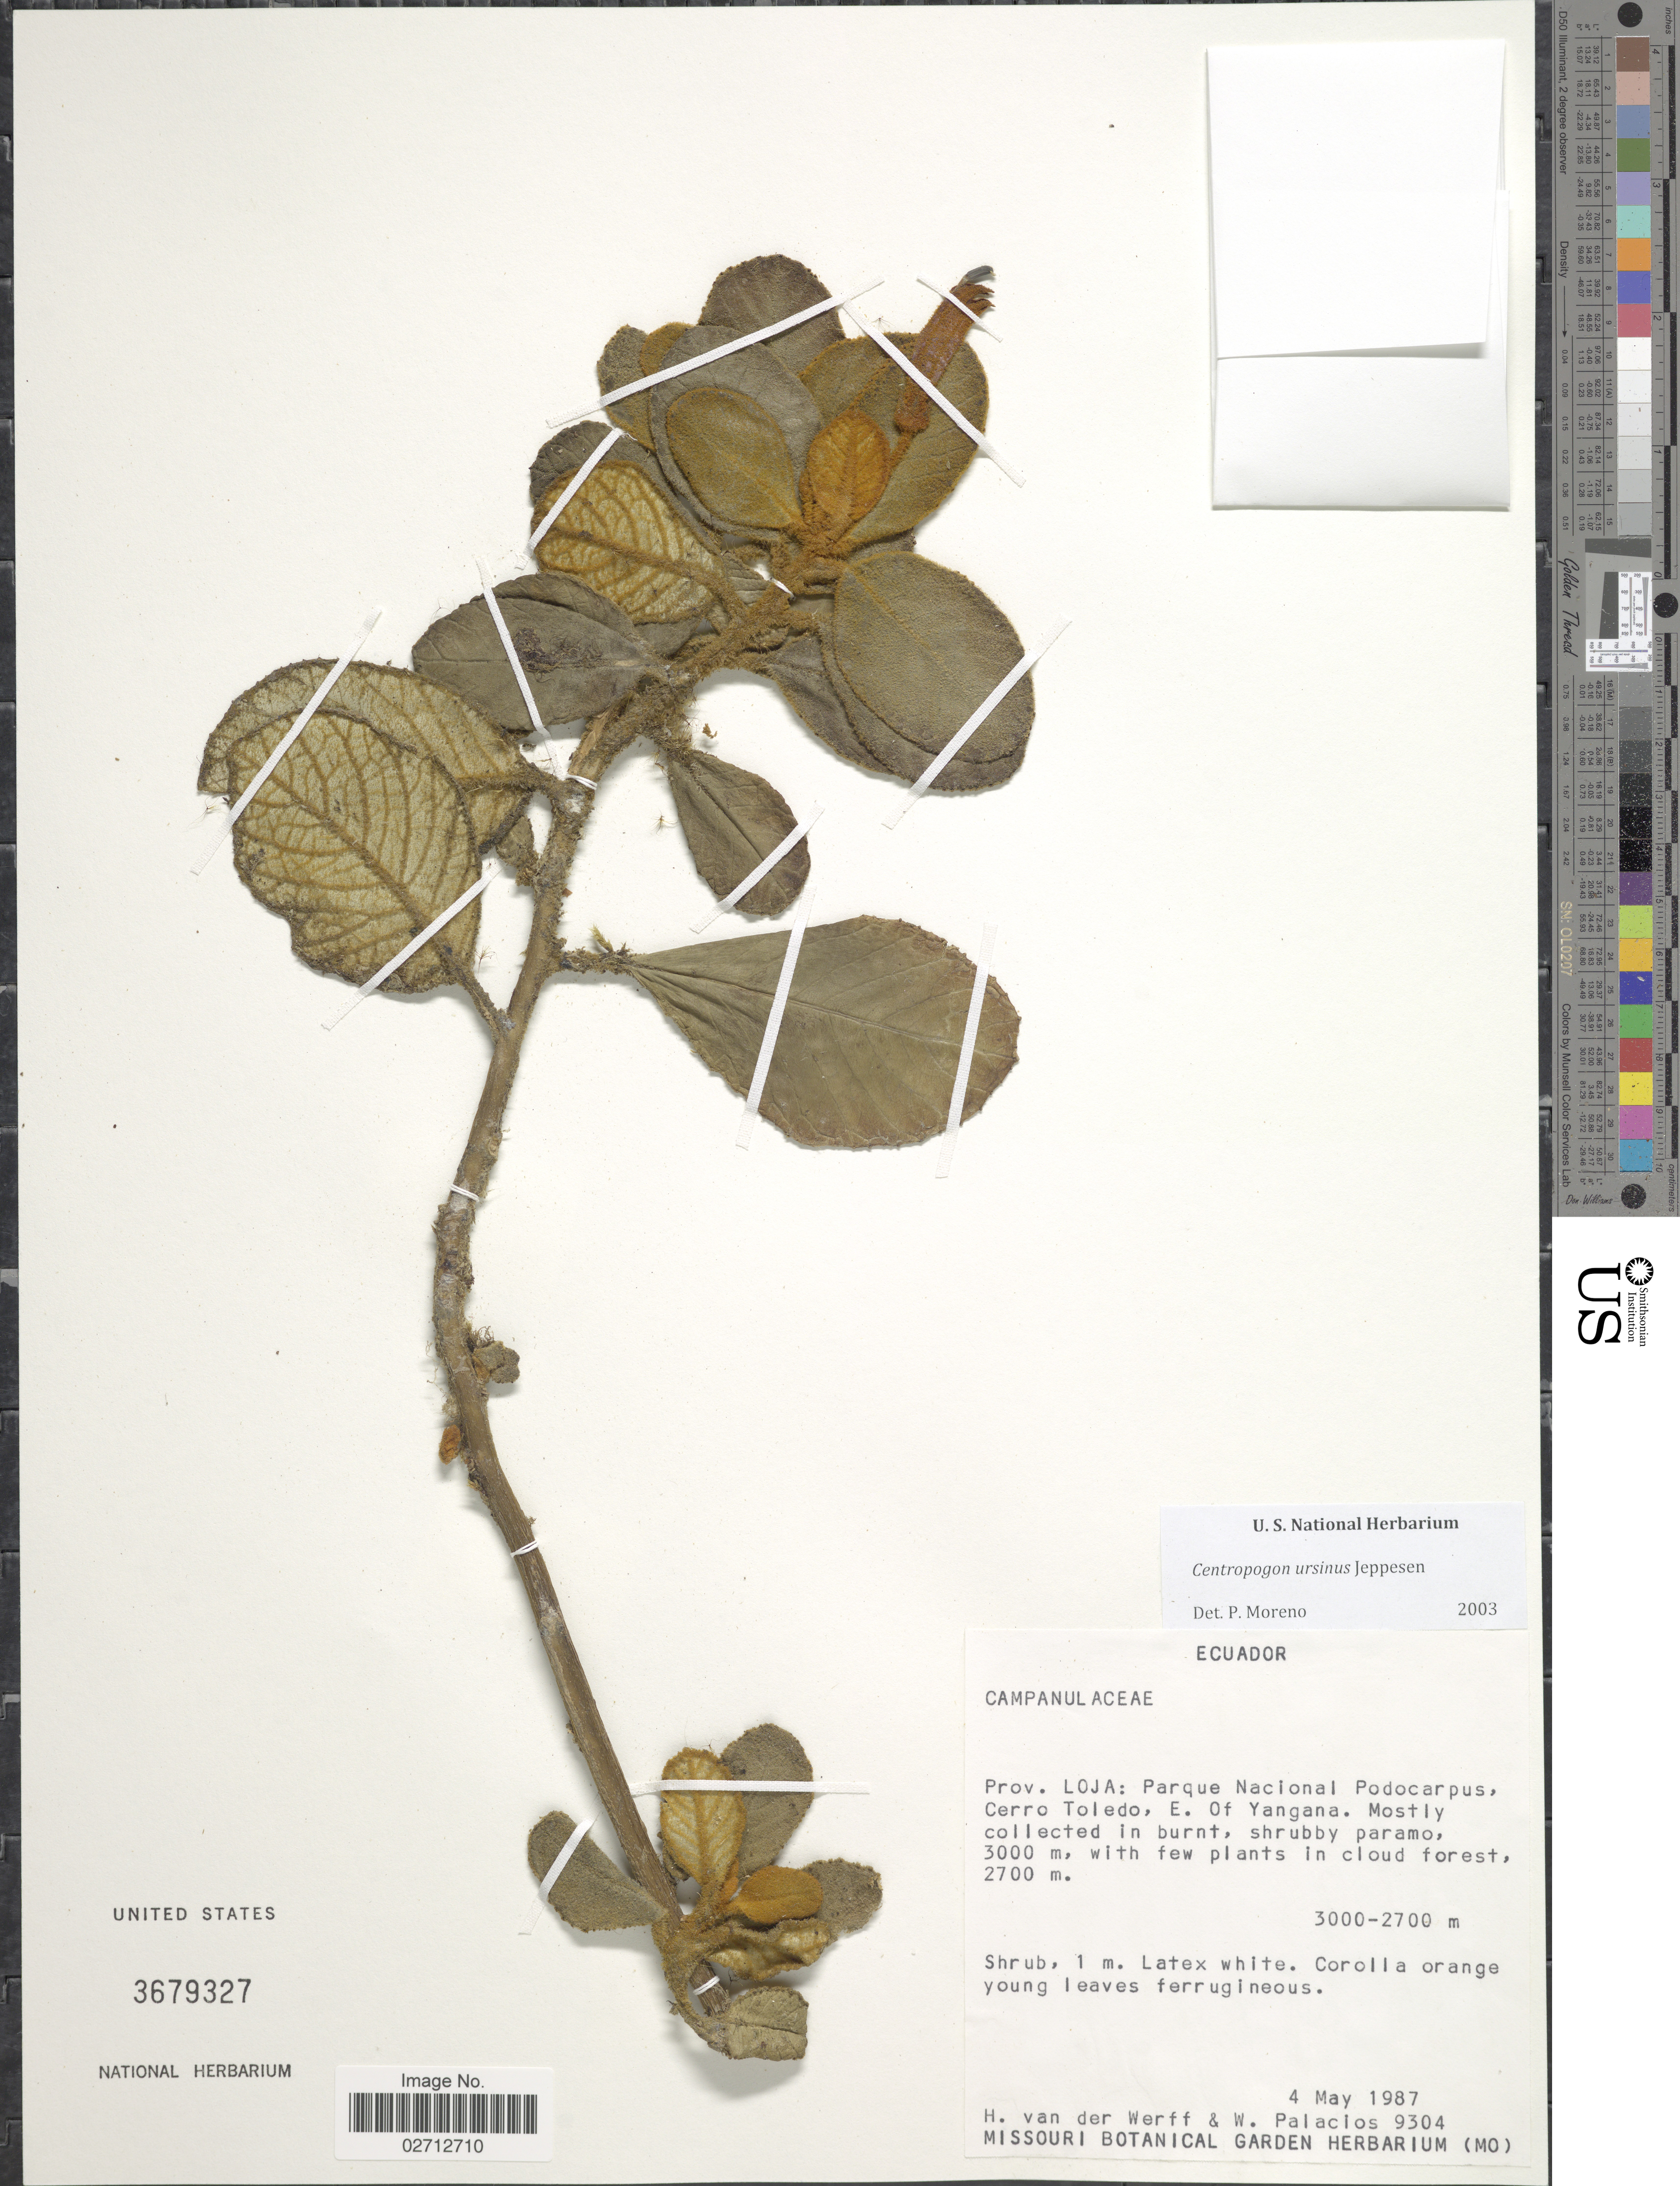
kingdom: Plantae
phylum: Tracheophyta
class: Magnoliopsida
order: Asterales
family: Campanulaceae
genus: Centropogon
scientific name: Centropogon ursinus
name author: Jeppesen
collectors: H. van der Werff & W. Palacios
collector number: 9304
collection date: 1987-05-04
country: Ecuador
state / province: Loja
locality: Parque Nacional Podocarpus, Cerro Toledo, E. of Yangana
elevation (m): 2700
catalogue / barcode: US 3679327